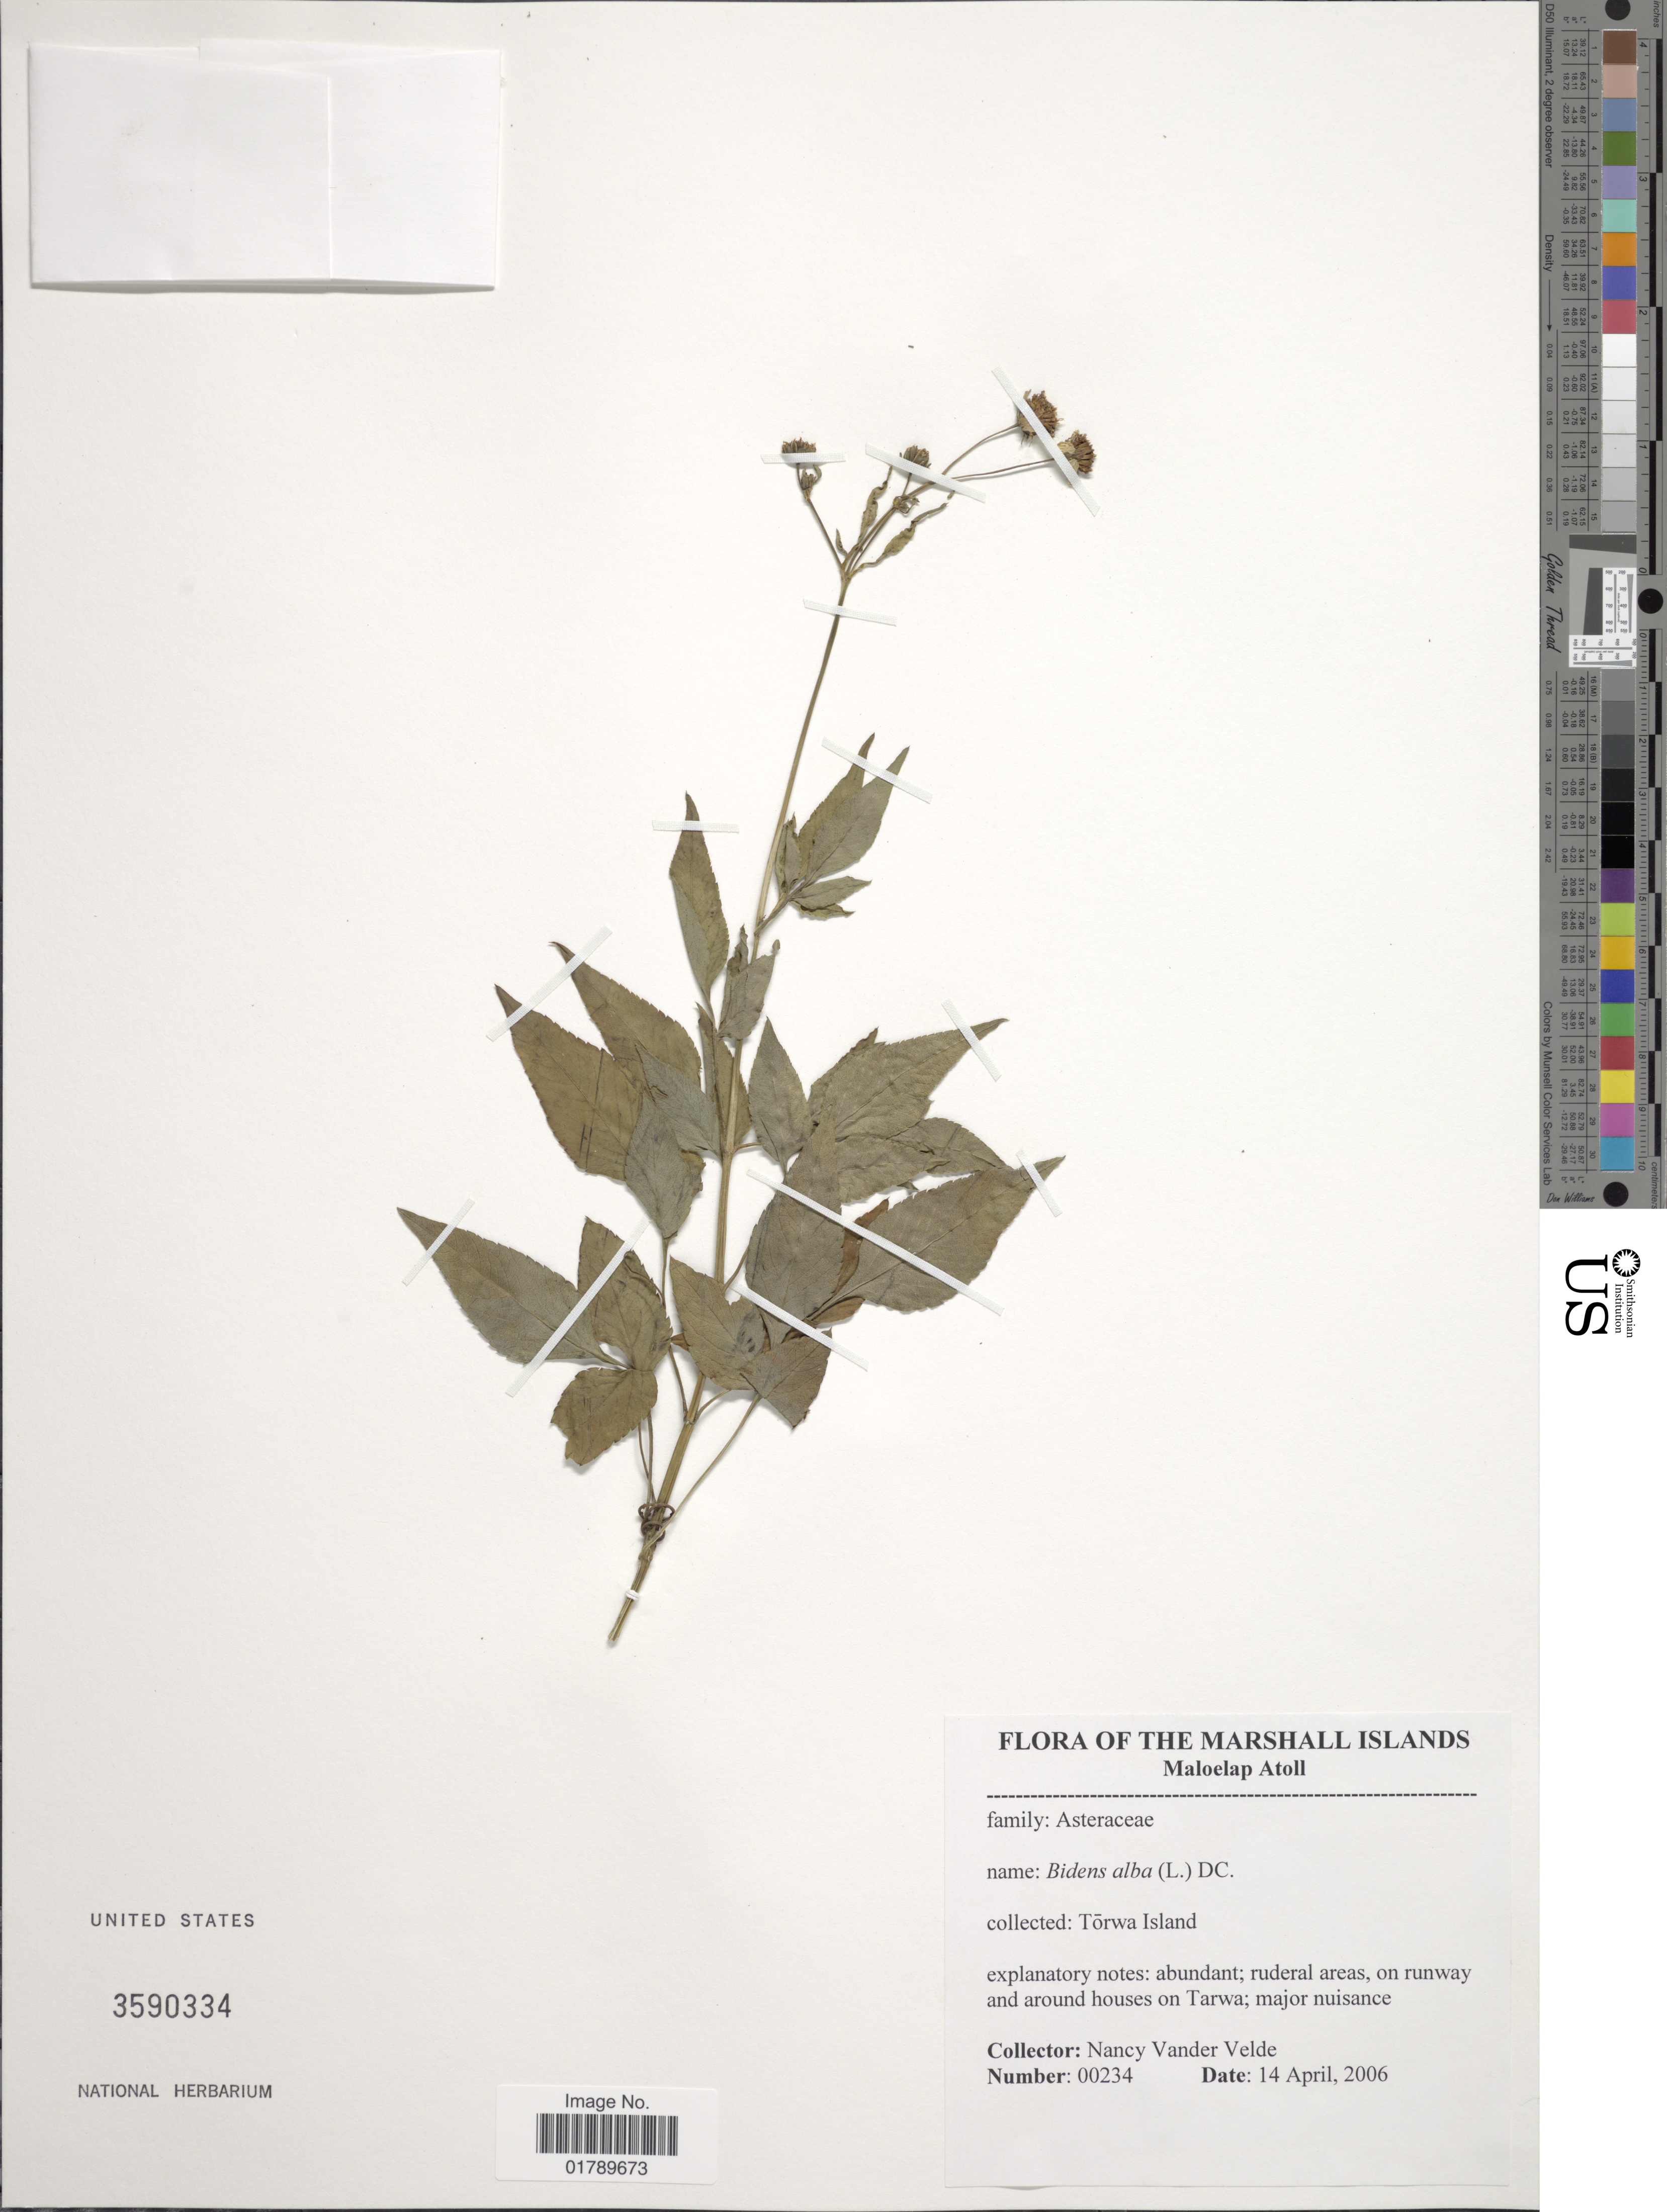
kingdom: Plantae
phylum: Tracheophyta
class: Magnoliopsida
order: Asterales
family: Asteraceae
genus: Bidens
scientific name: Bidens alba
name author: (L.) DC.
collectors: N. Vander Velde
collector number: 00234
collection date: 2006-04-14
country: Marshall Islands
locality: Maloelap Atoll. on runway and around houses on Tarwa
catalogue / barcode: US 3590334